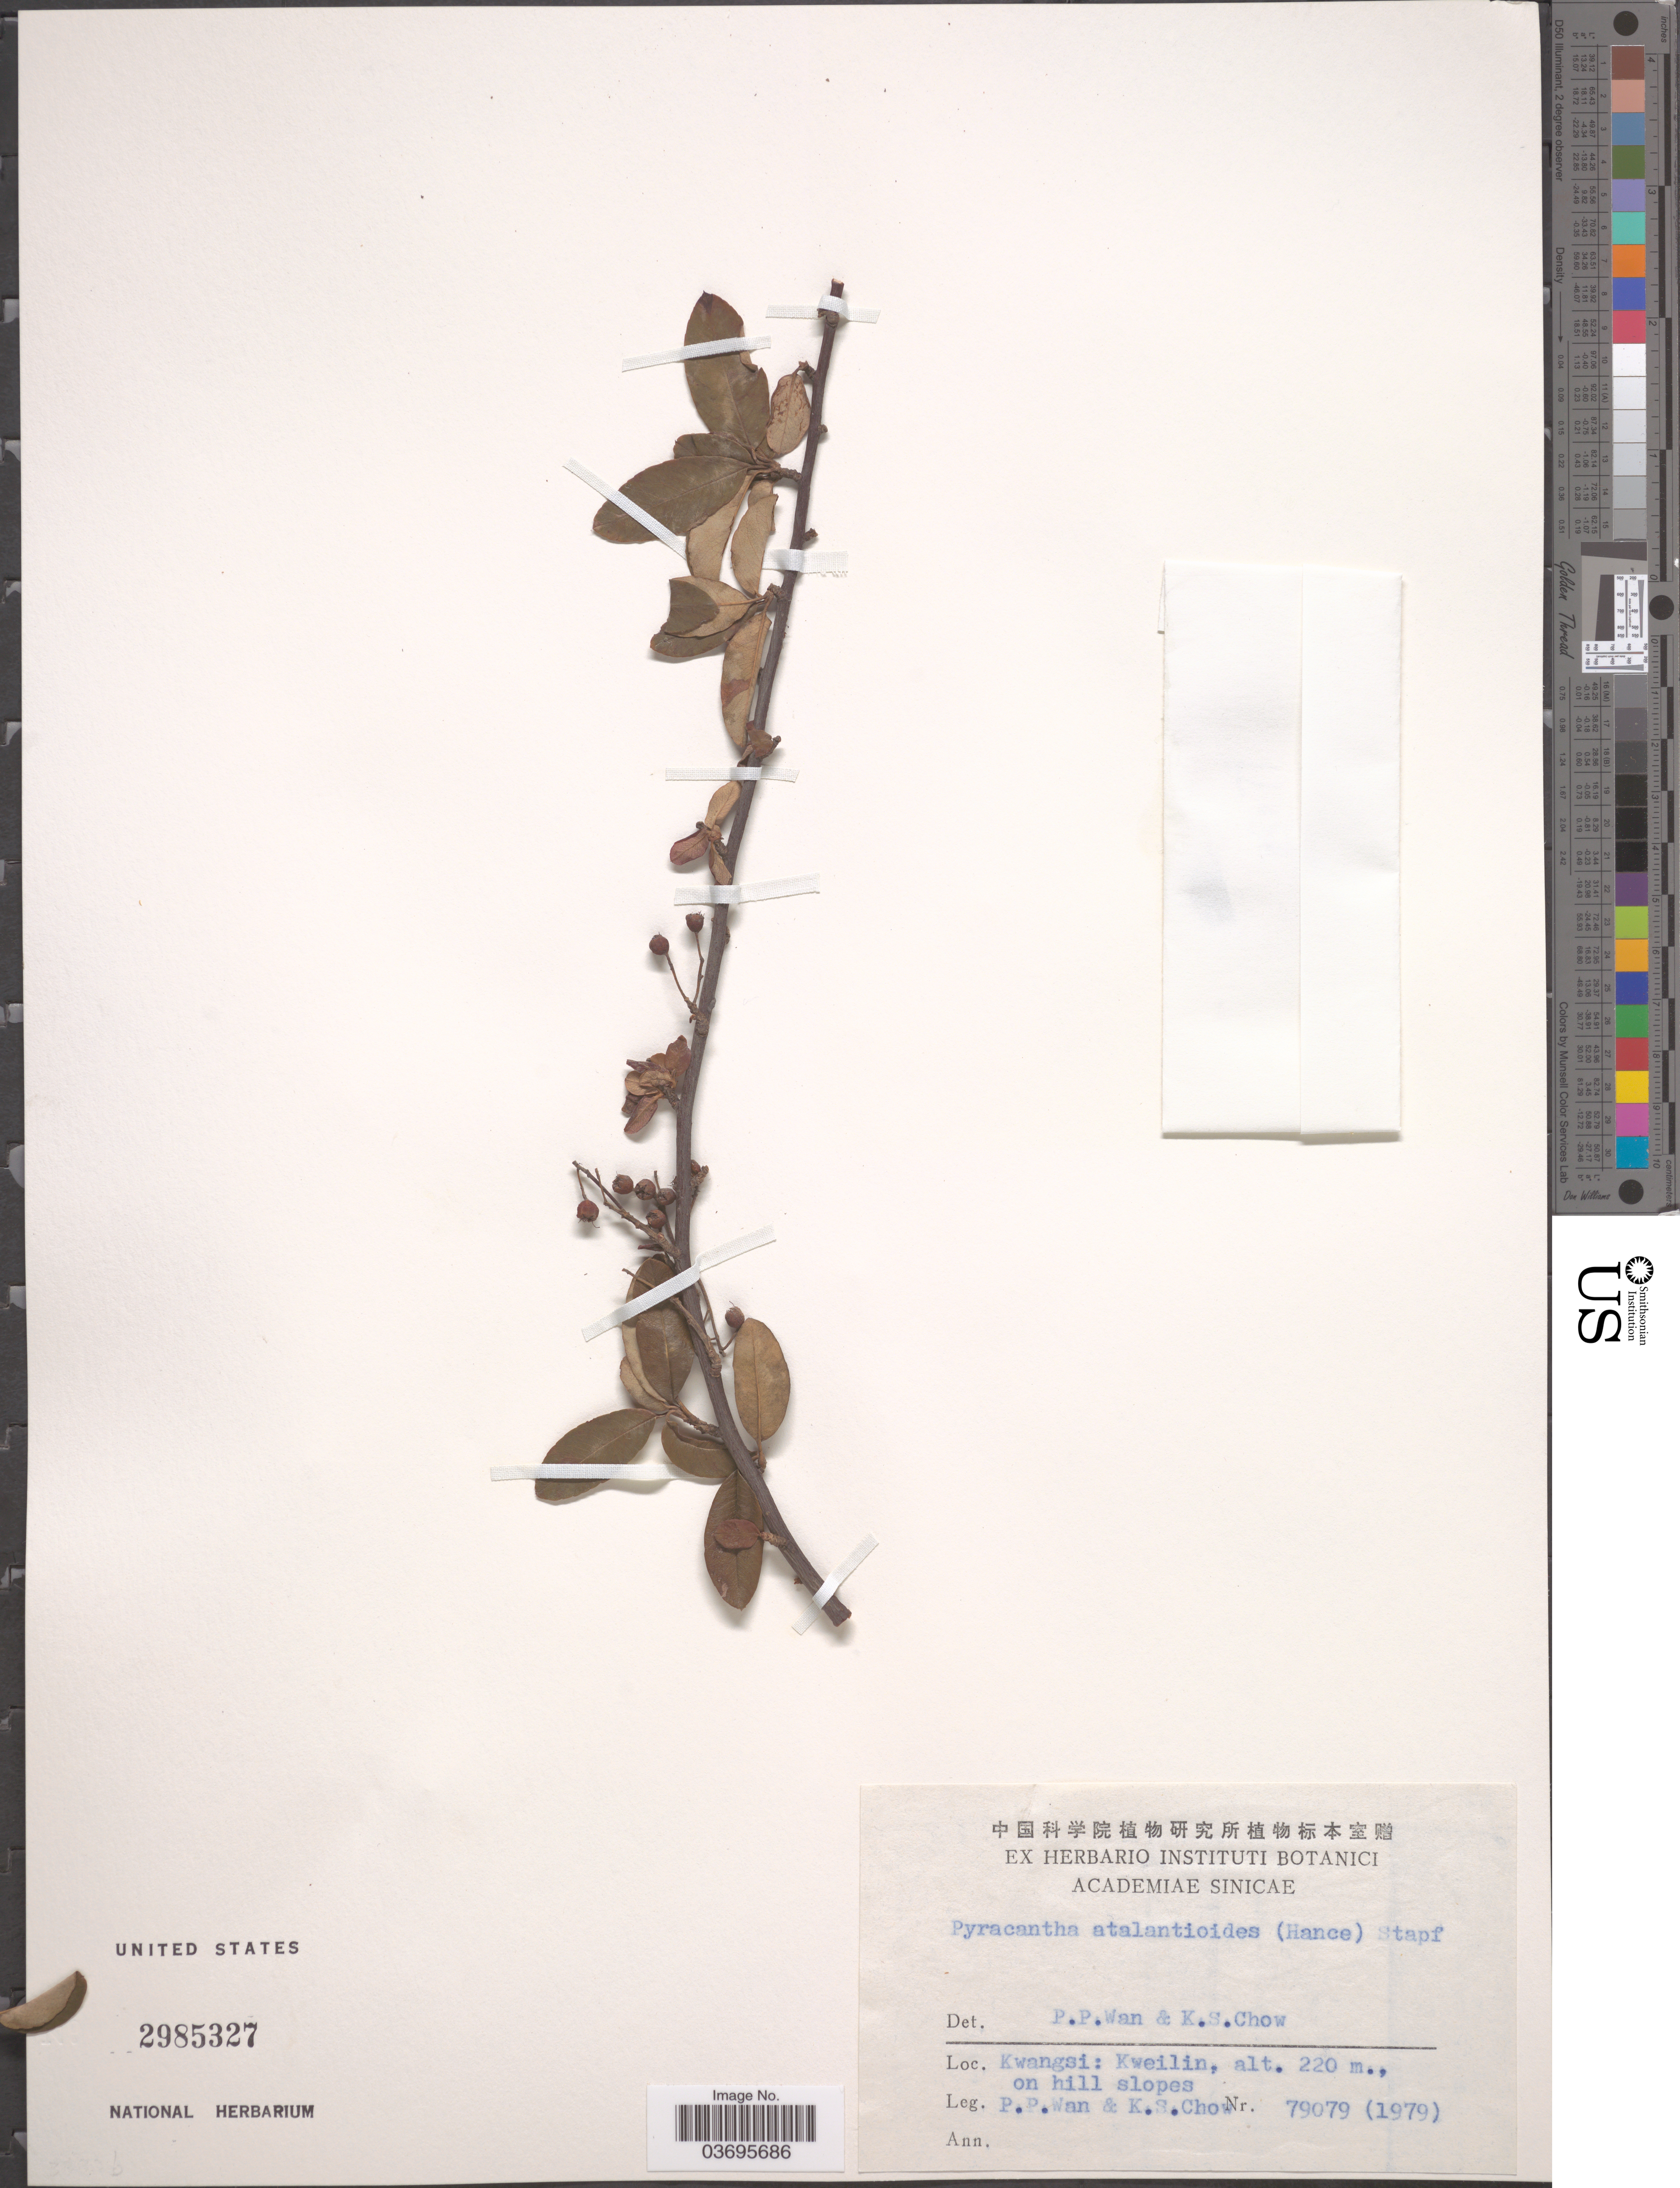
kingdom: Plantae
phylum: Tracheophyta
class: Magnoliopsida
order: Rosales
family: Rosaceae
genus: Pyracantha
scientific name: Pyracantha atalantioides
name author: (Hance) Stapf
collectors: P. Wan & K. S. Chow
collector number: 79079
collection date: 1979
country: China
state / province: Guangxi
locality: Kwangsi: Kweilin, on hill slopes.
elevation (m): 220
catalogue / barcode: US 2985327